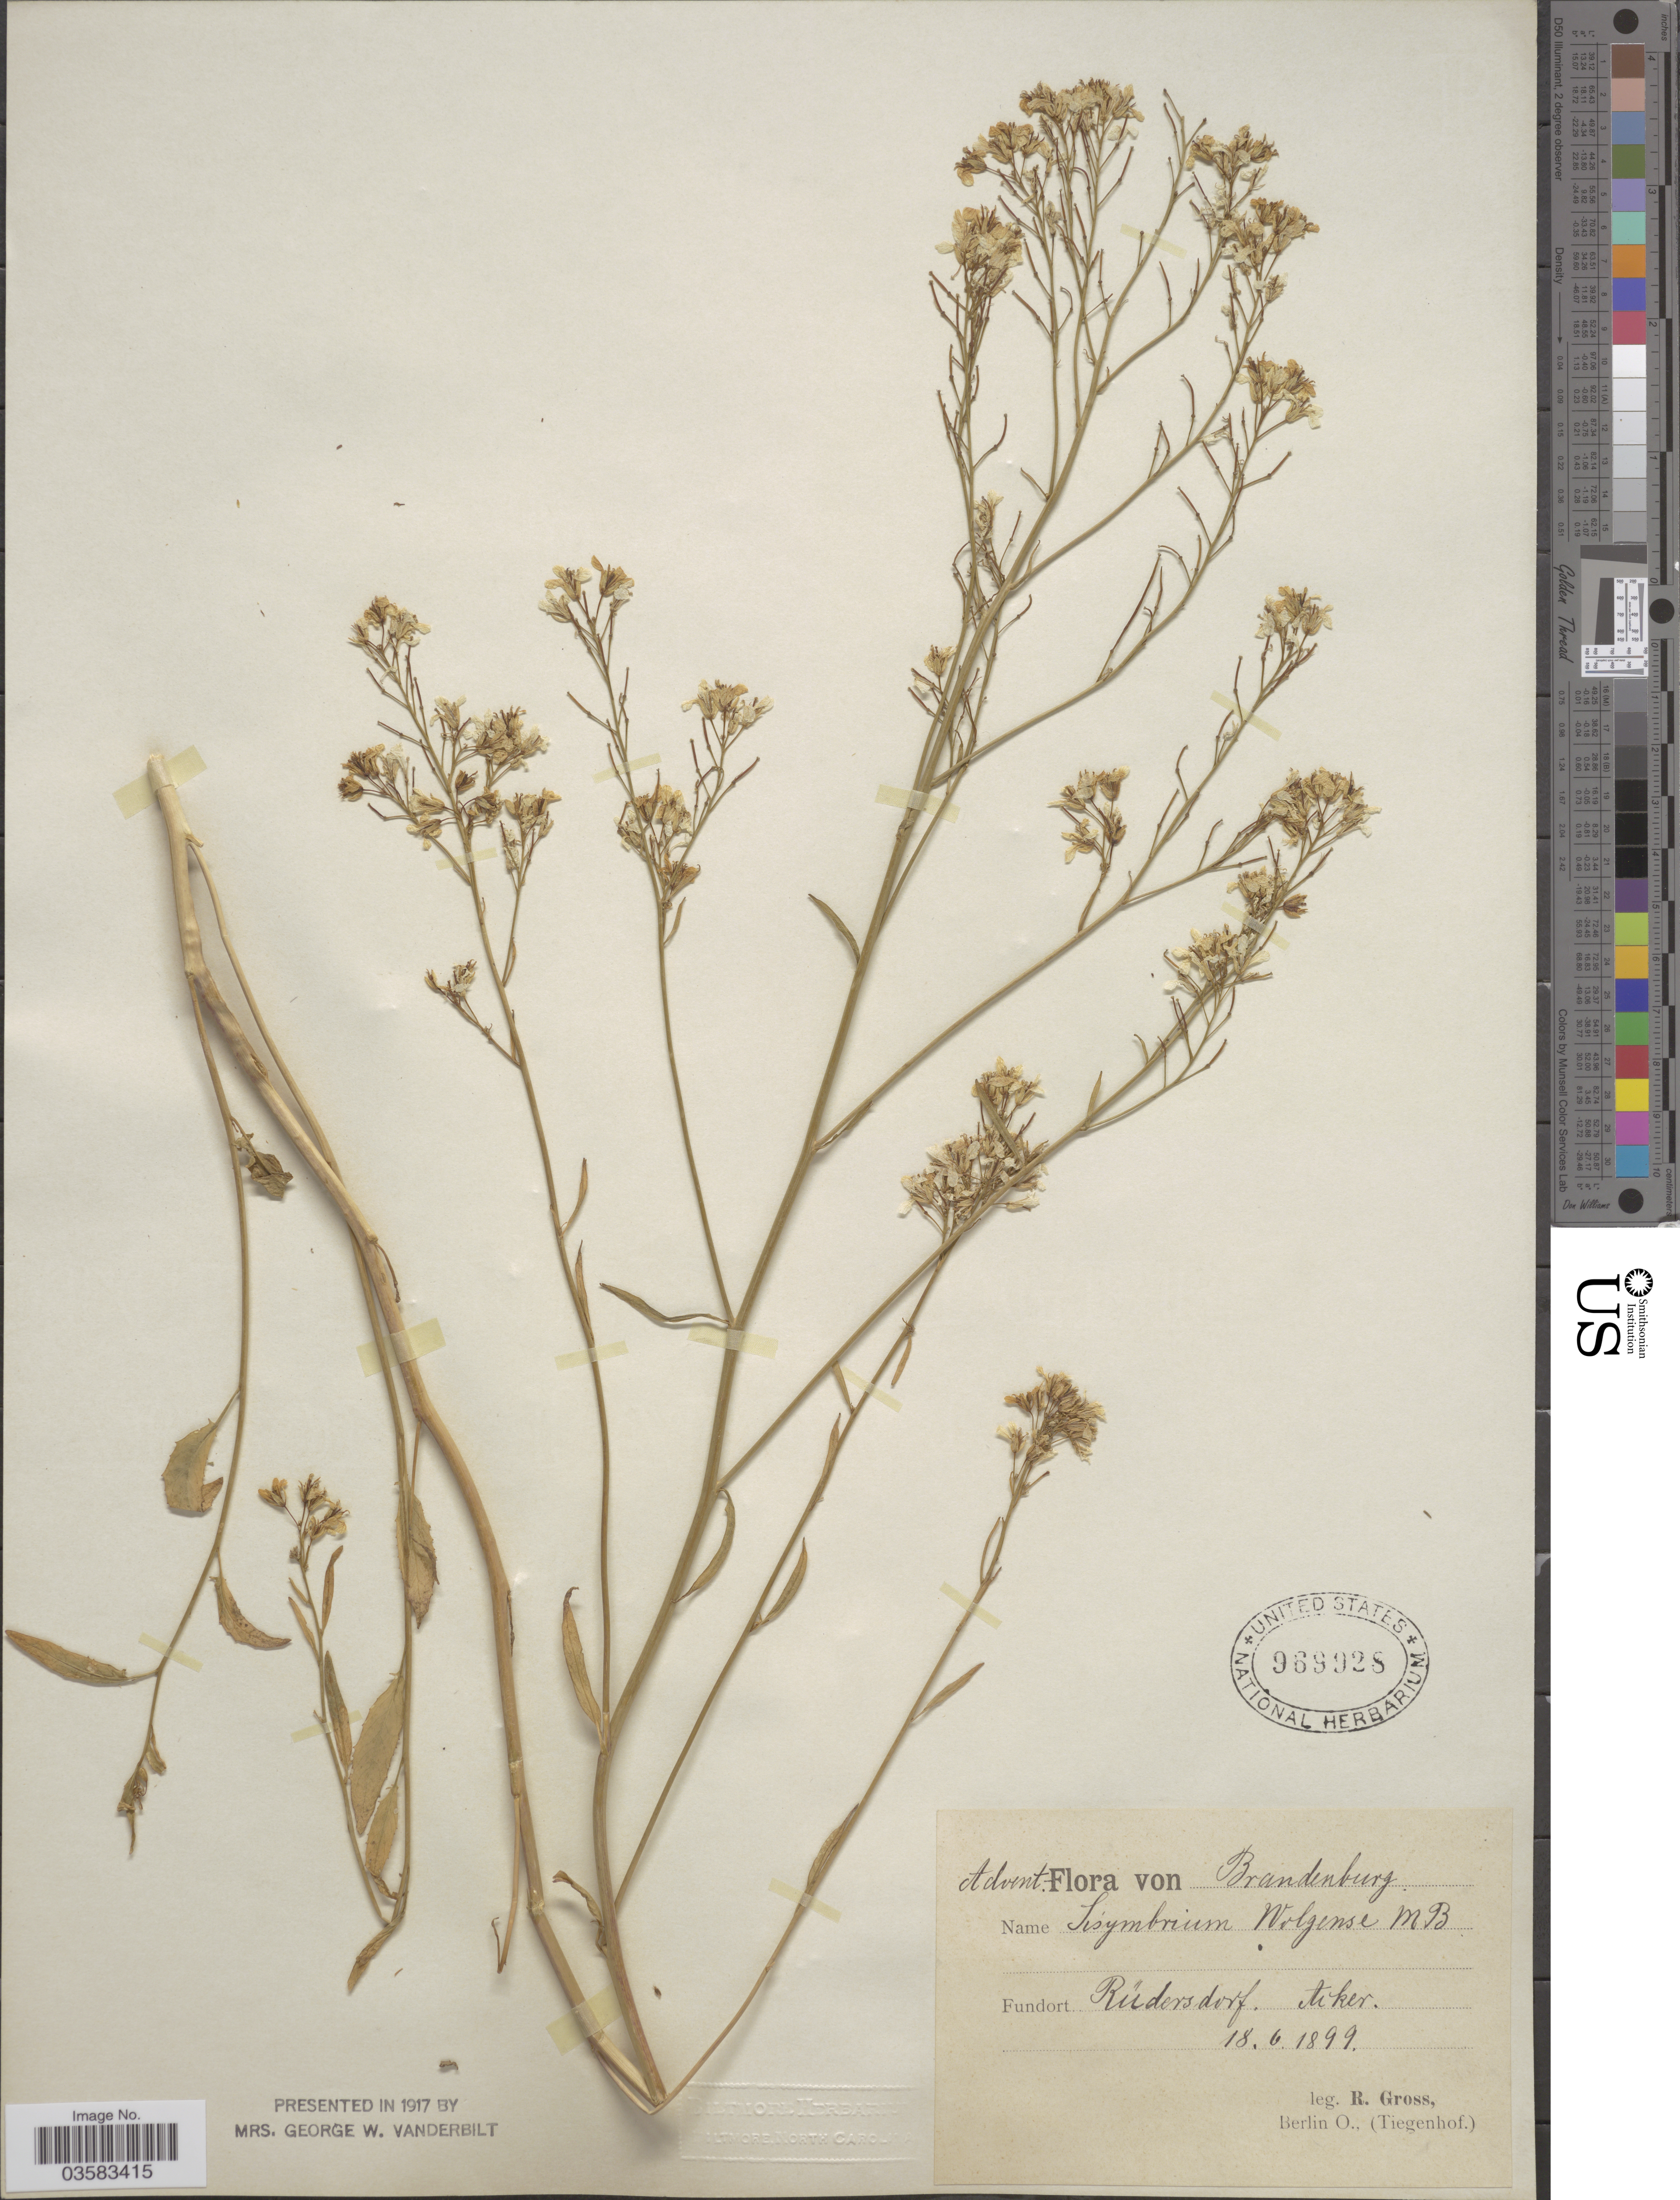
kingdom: Plantae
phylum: Tracheophyta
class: Magnoliopsida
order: Brassicales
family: Brassicaceae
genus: Sisymbrium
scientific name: Sisymbrium wolgense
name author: M. Bieb. ex P. Fourn.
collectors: R. Gross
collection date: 1899-06-18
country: Germany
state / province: Brandenburg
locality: Rüdersdorf. Aiker.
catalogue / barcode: US 969928